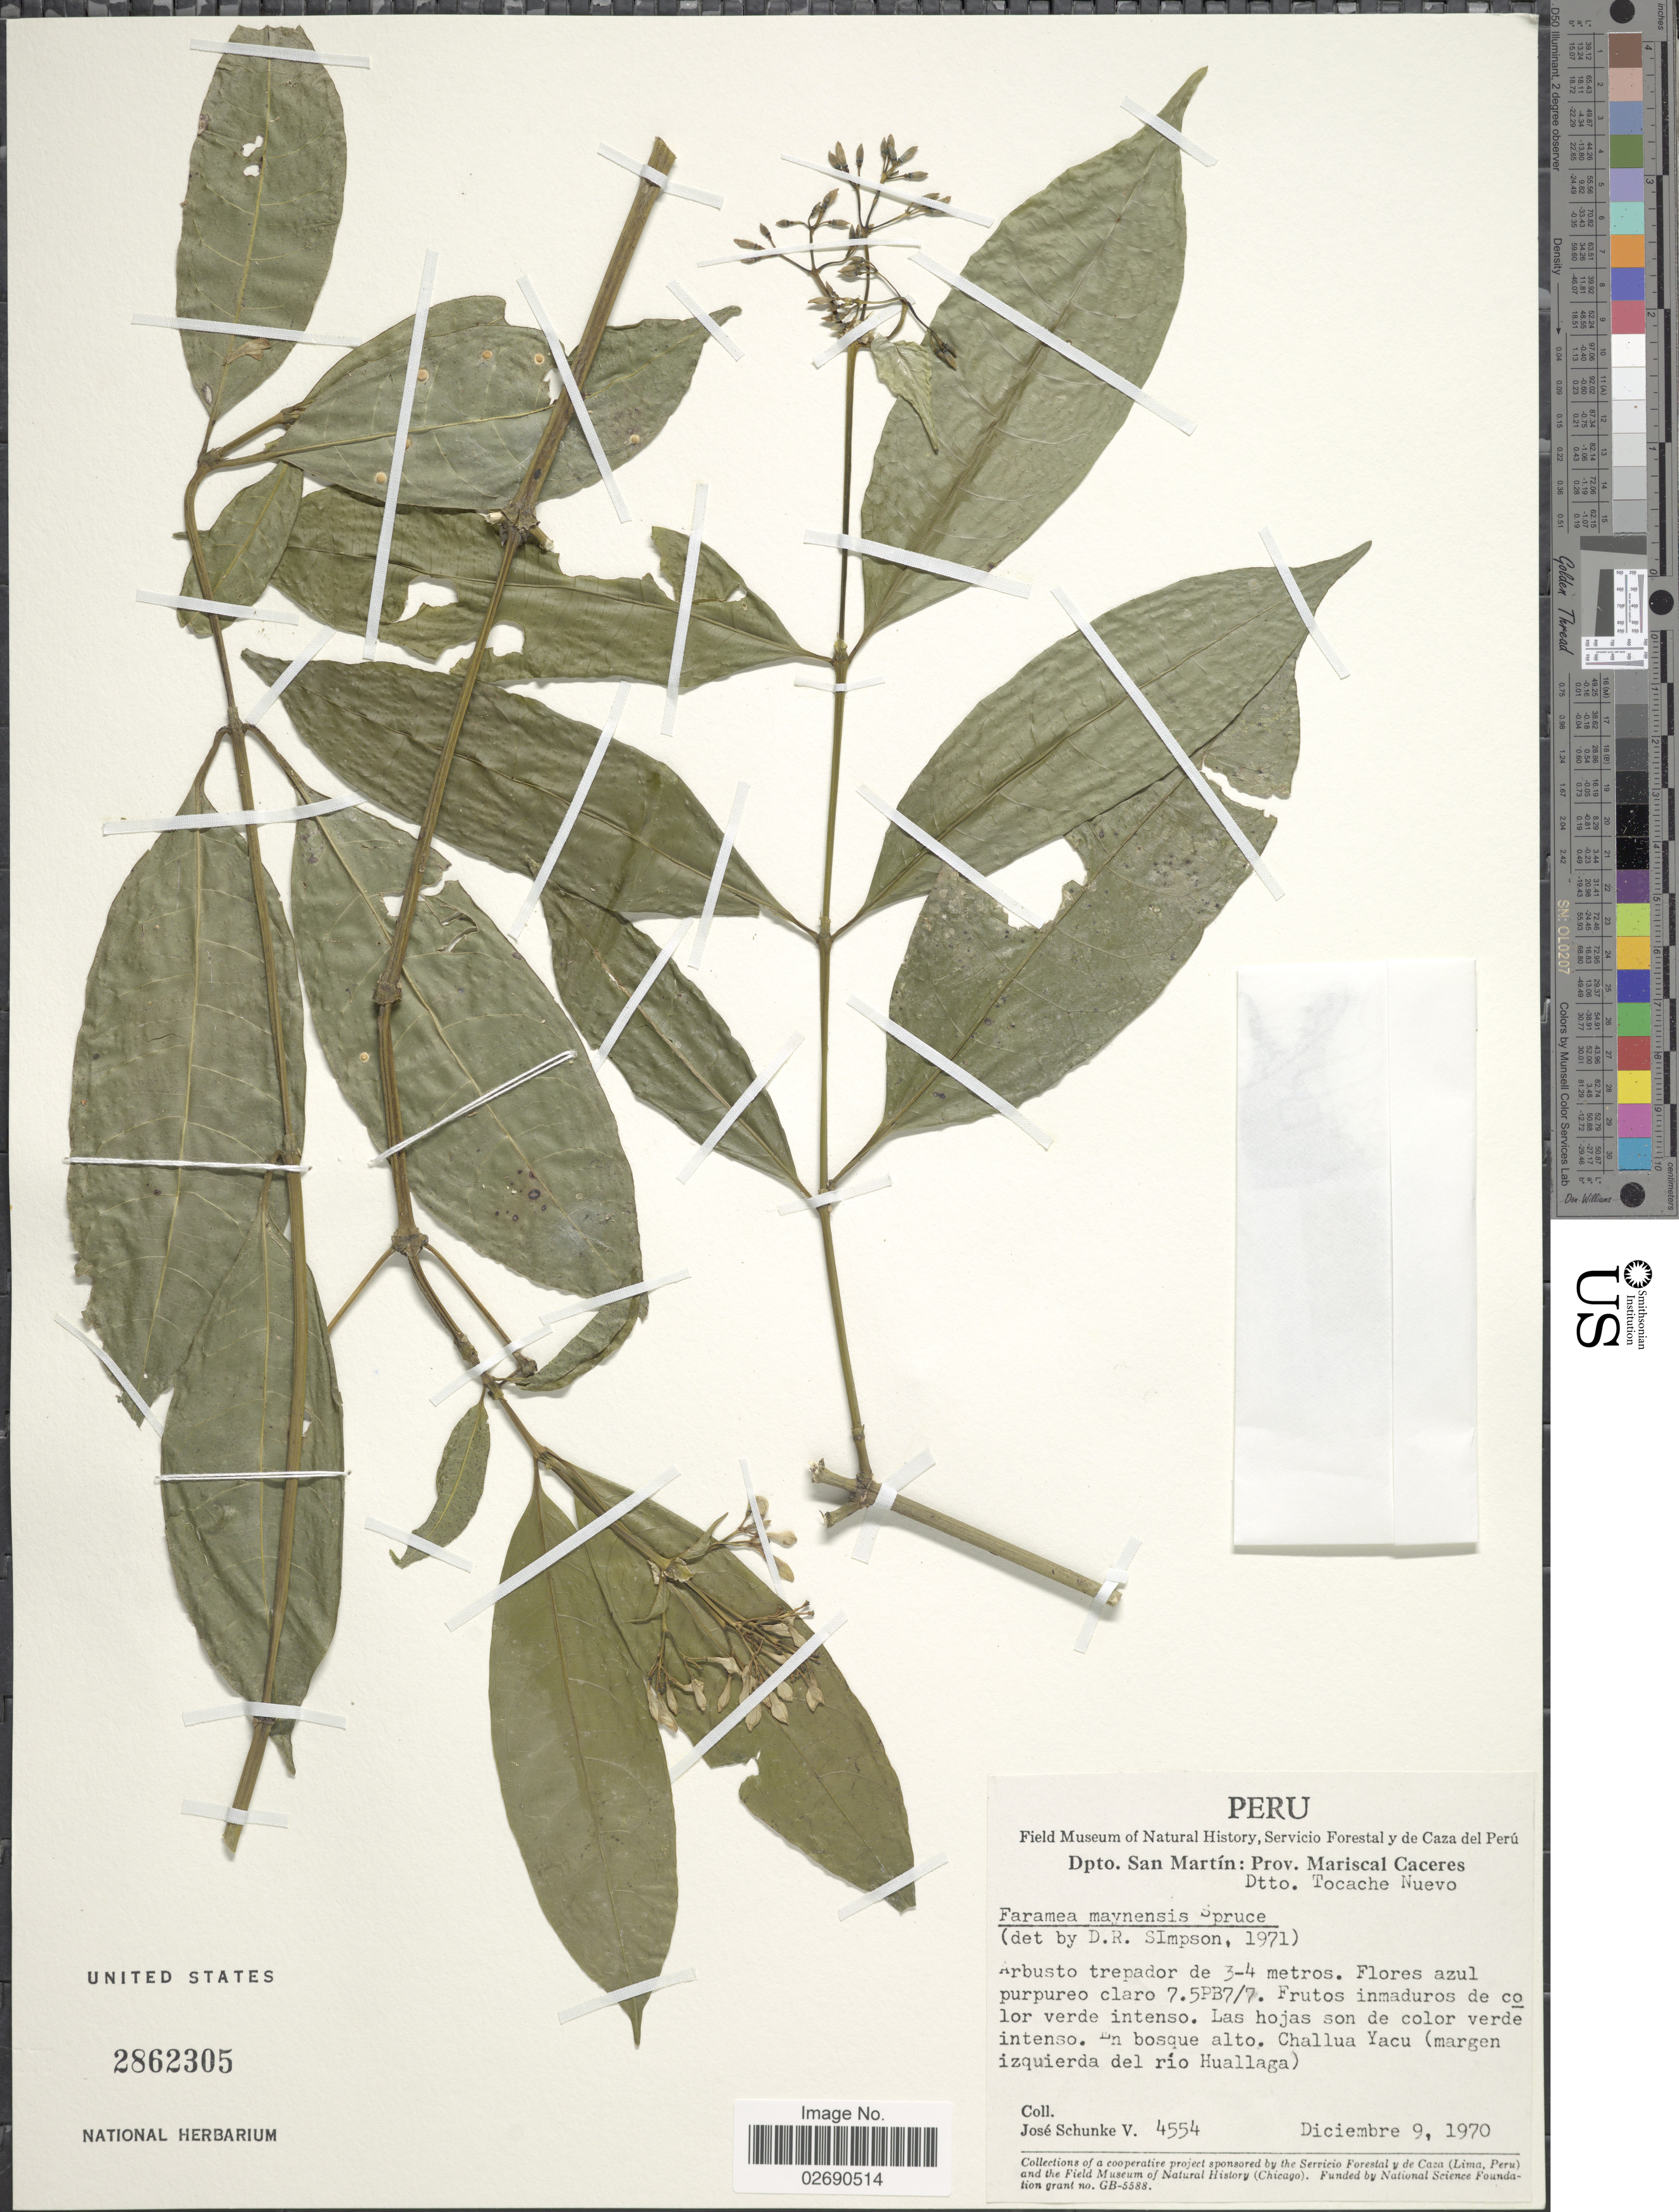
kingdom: Plantae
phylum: Tracheophyta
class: Magnoliopsida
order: Gentianales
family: Rubiaceae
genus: Faramea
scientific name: Faramea maynensis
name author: Spruce ex Rusby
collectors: J. Schunke Vigo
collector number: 4554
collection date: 1970-12-09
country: Peru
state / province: San Martín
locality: Prov. Mariscal Caceres, Dtto. Tocache Nuevo, Challua Yacu (margen izquierda del rio Huallaga).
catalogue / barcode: US 2862305